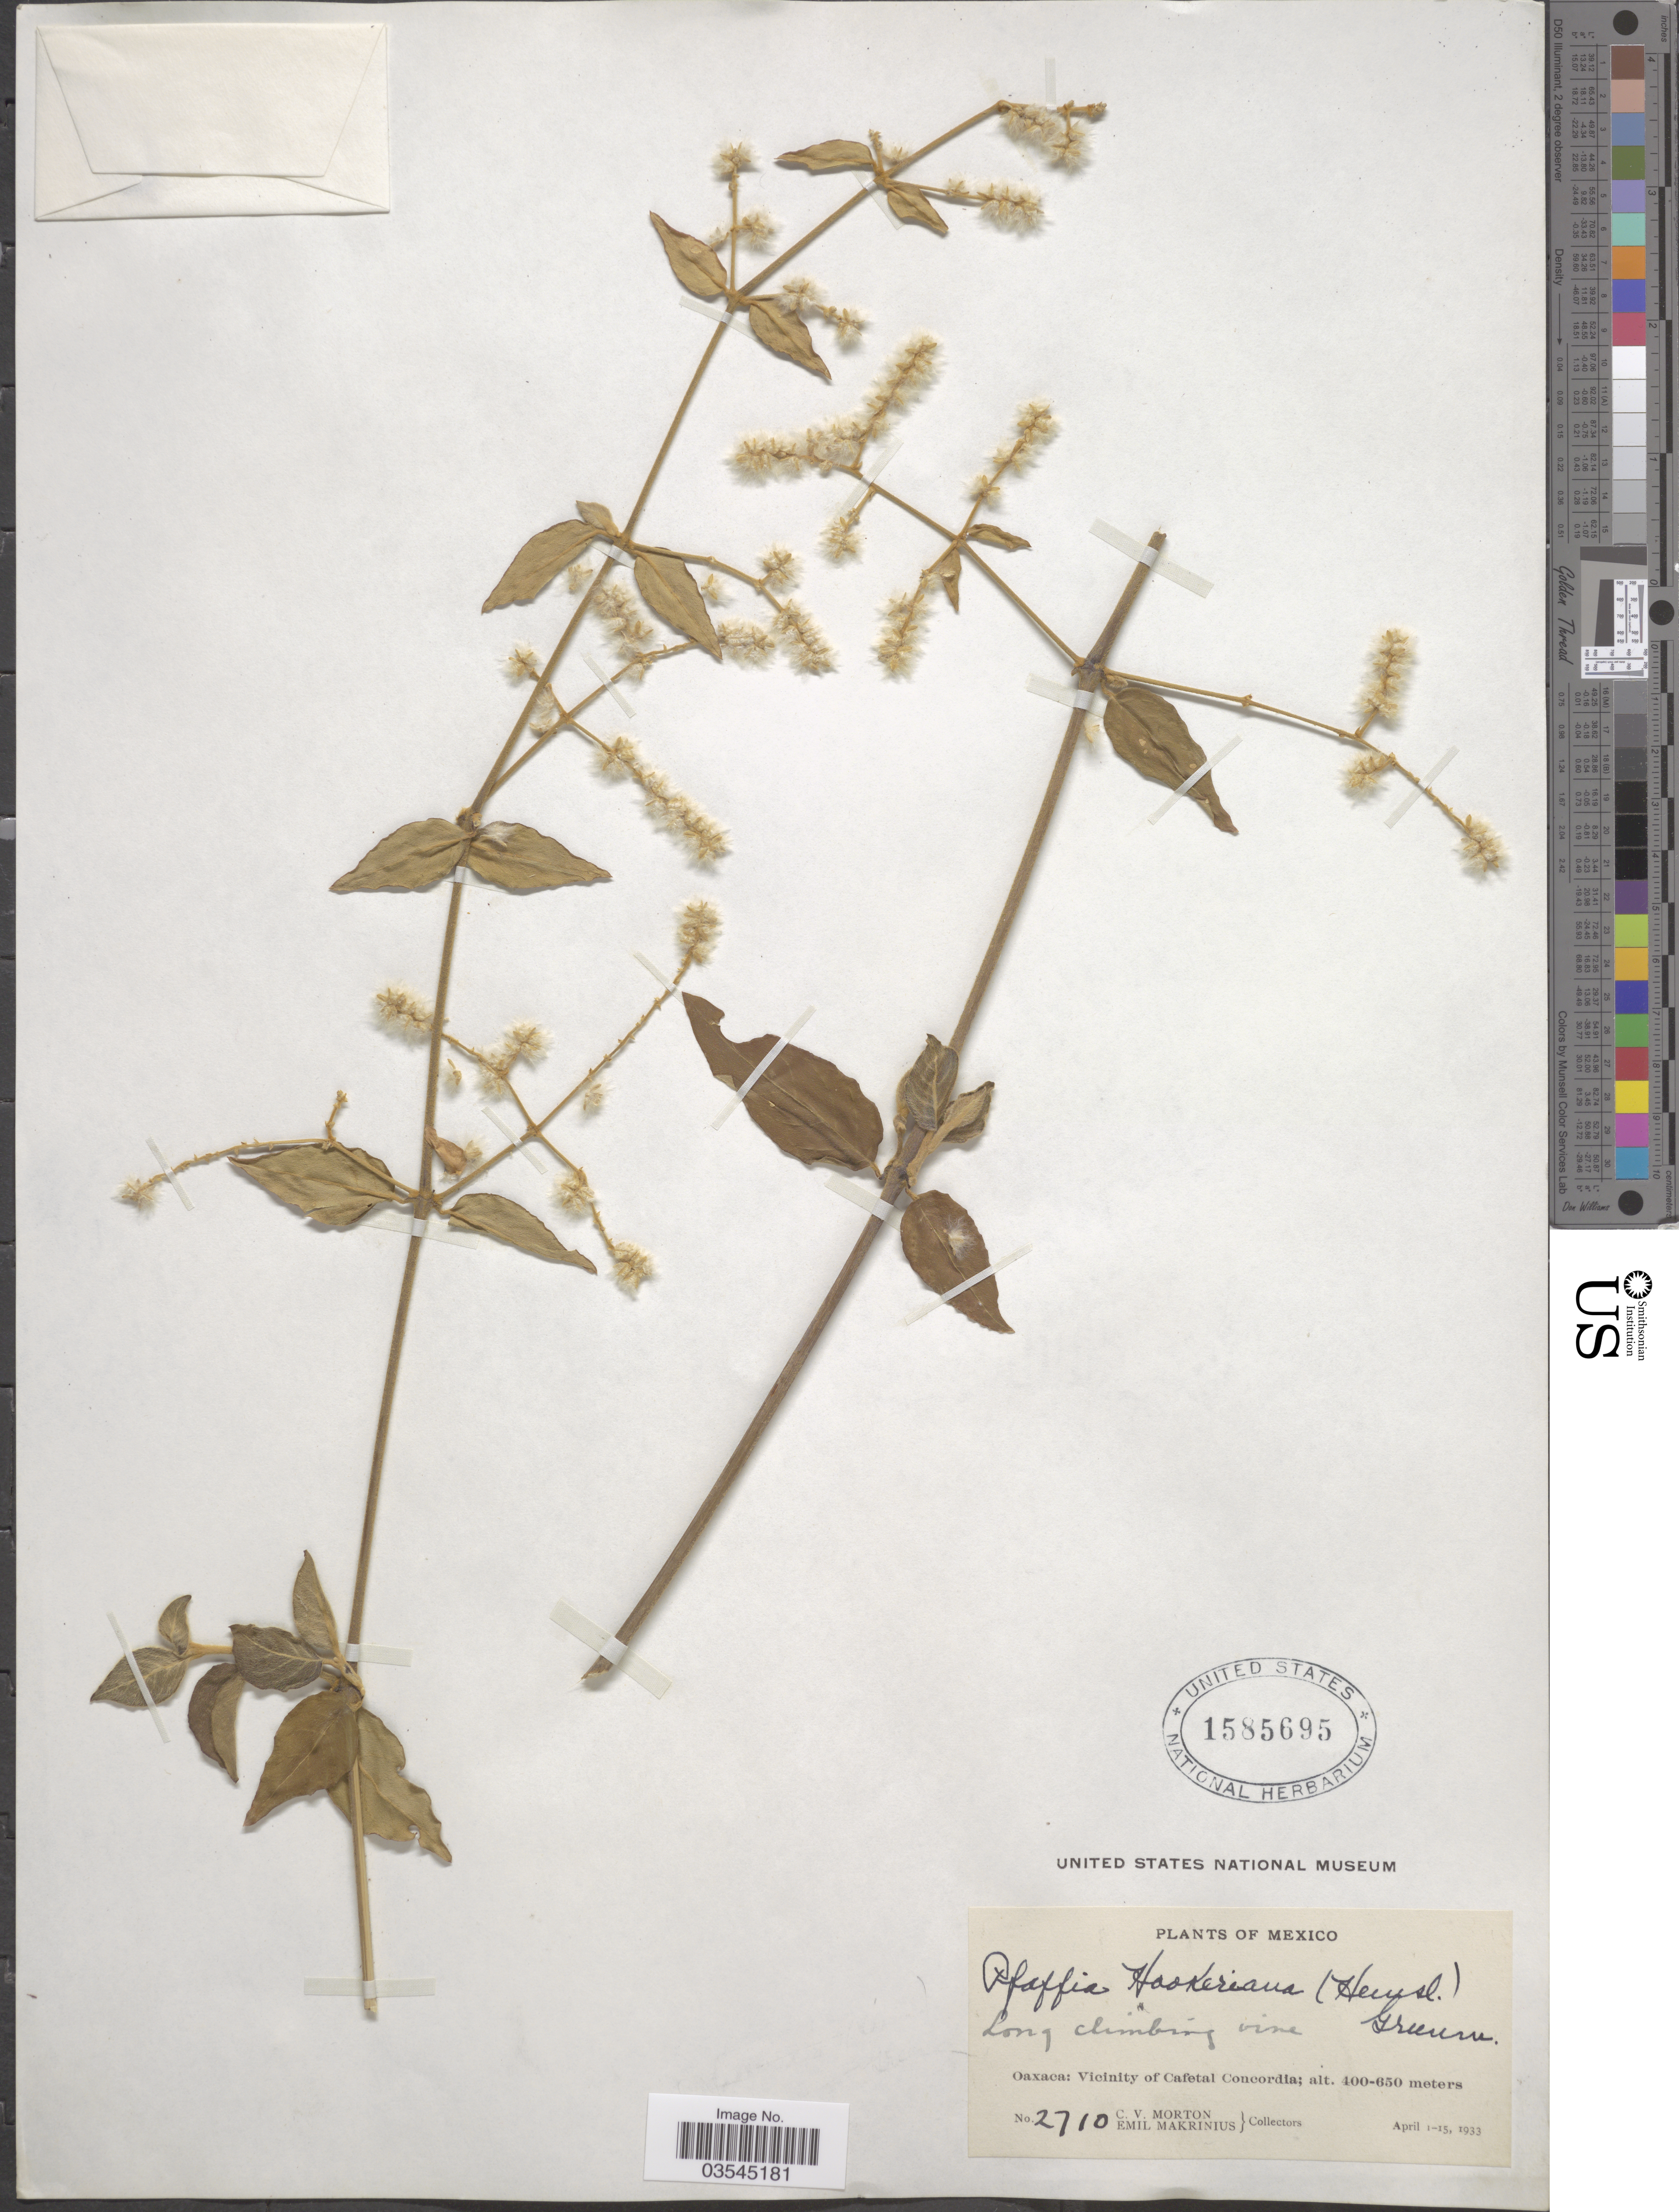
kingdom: Plantae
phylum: Tracheophyta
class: Magnoliopsida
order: Caryophyllales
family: Amaranthaceae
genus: Pfaffia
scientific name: Pfaffia hookeriana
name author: (Hemsl.) Greenm.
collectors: C. V. Morton & E. Makrinius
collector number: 2710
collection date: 1933-04-01/1933-04-15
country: Mexico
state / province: Oaxaca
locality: Vicinity of Cafetal Concordia.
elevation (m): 400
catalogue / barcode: US 1585695